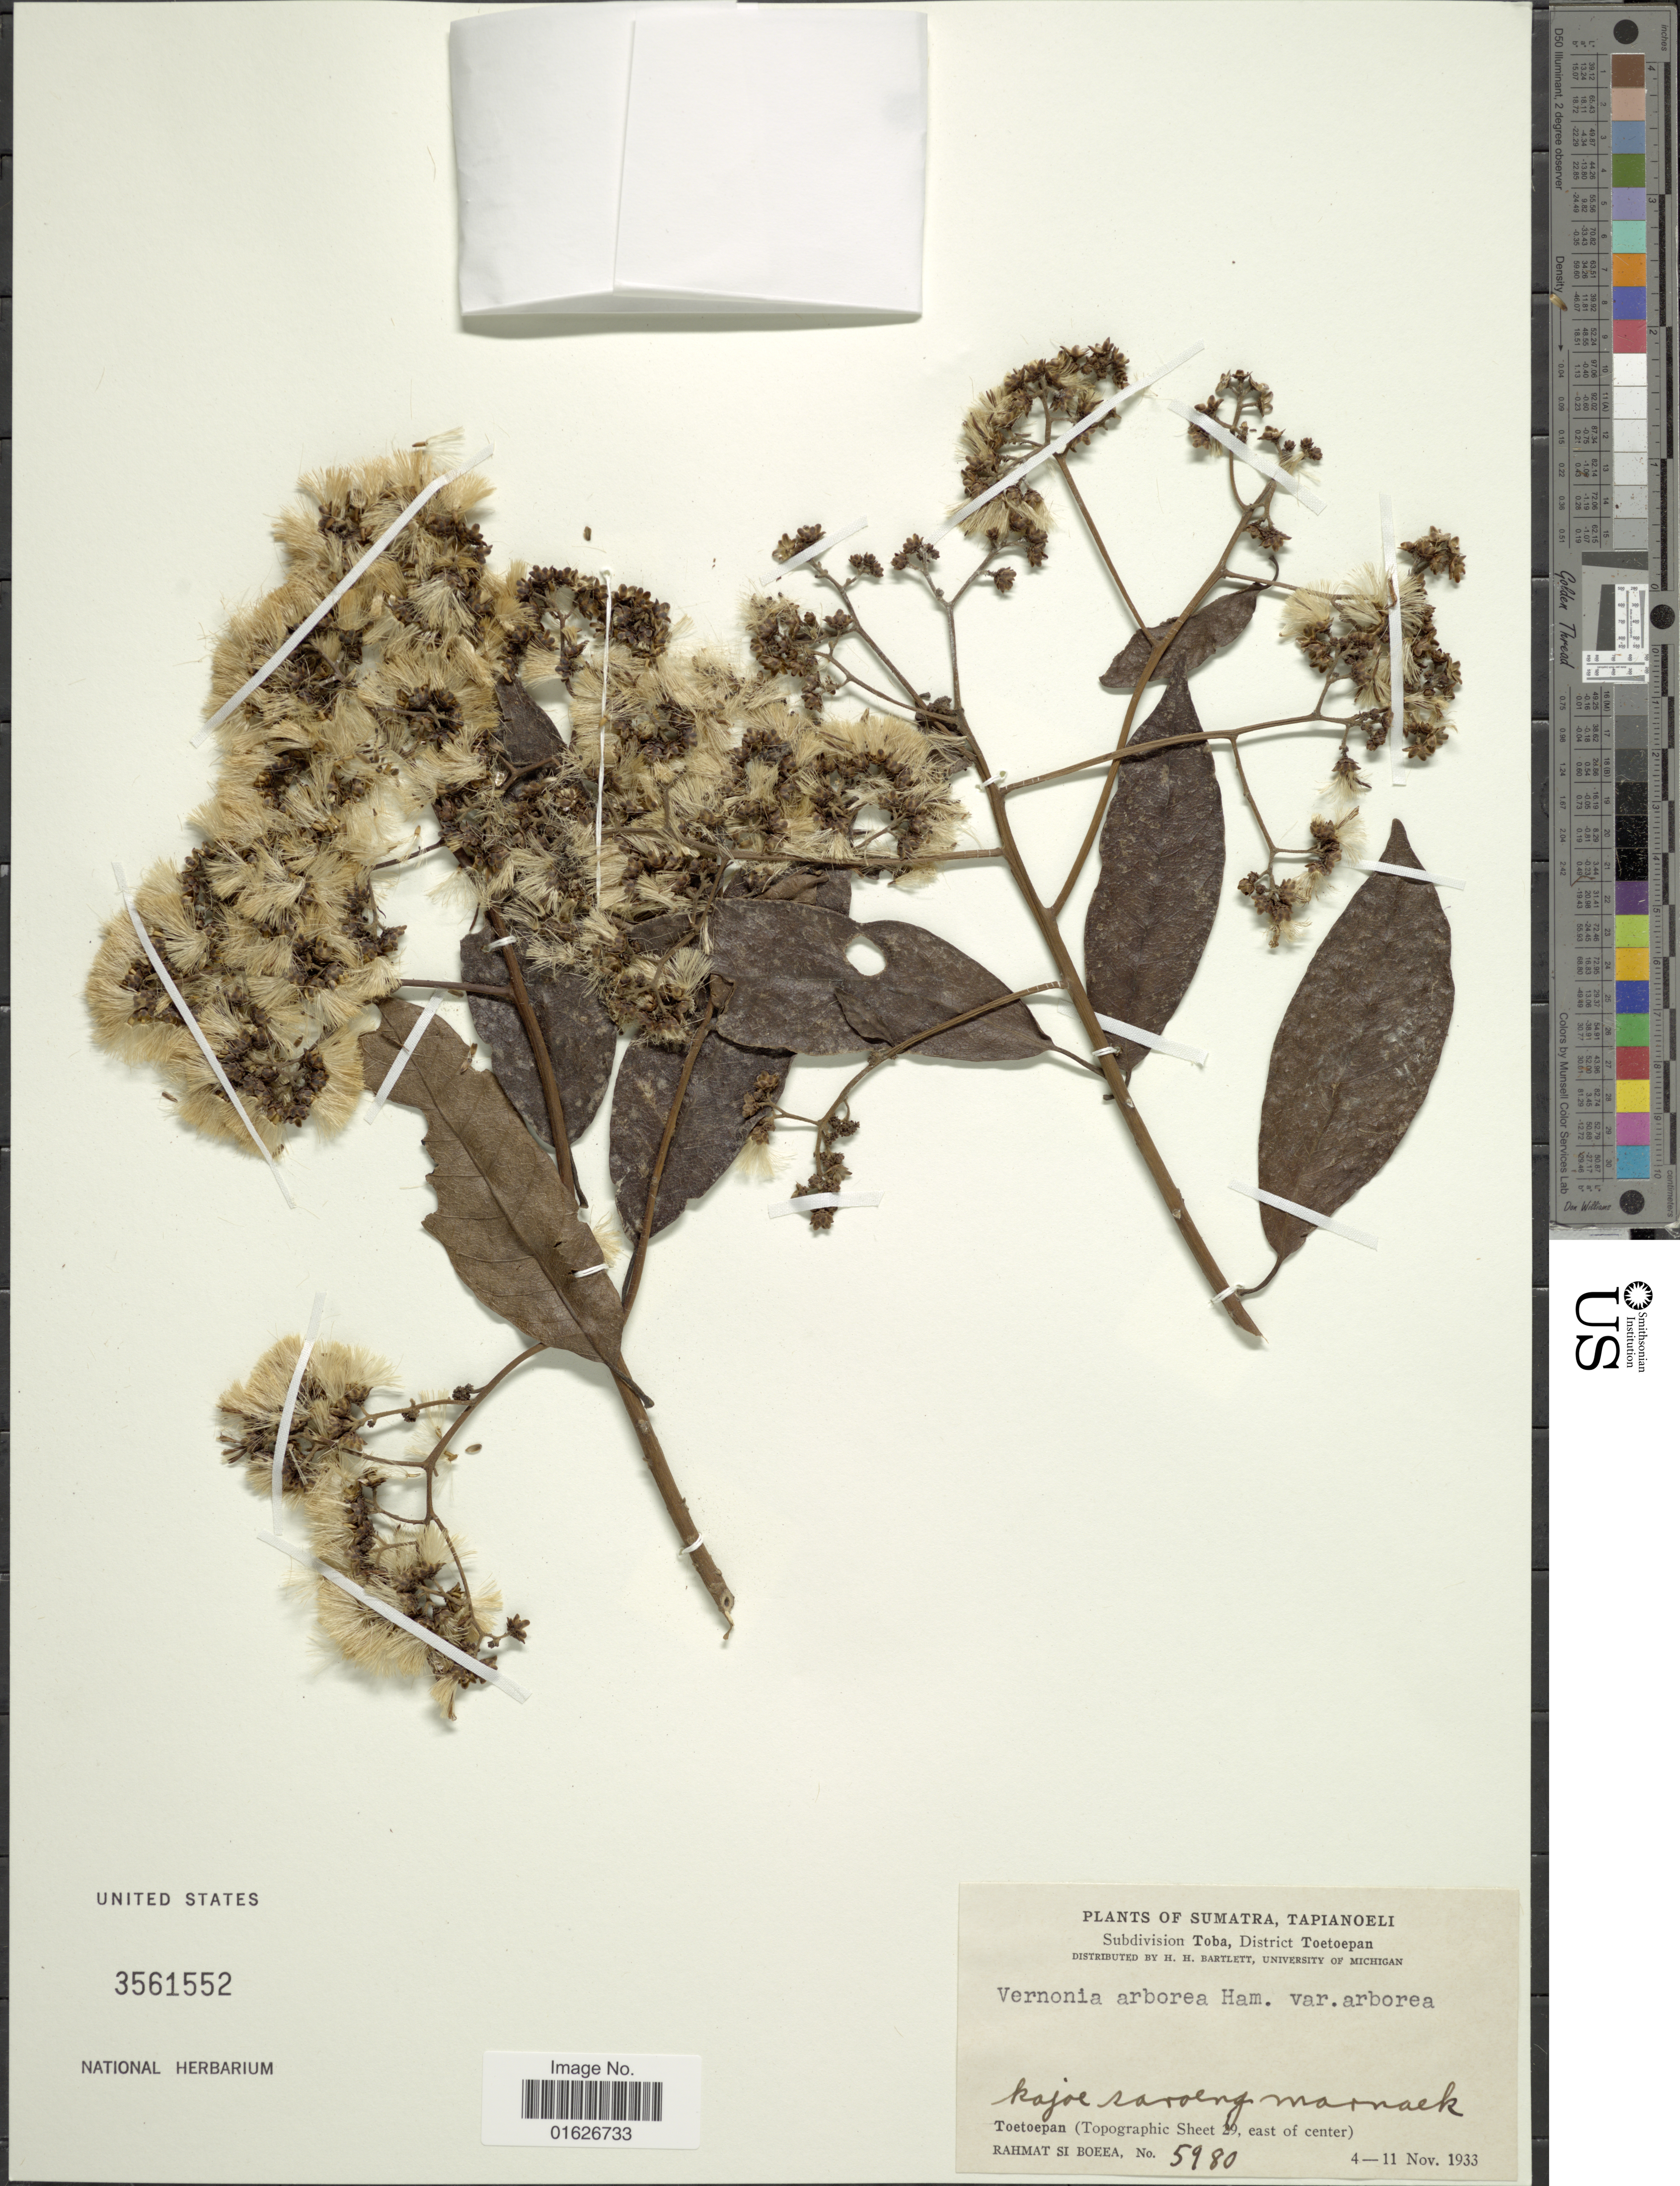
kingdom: Plantae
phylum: Tracheophyta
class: Magnoliopsida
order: Asterales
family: Asteraceae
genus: Strobocalyx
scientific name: Strobocalyx arborea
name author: (Buch.-Ham.) Sch. Bip.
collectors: Rahmat Si Boeea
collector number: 5980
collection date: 1933-11-04/1933-11-11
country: Indonesia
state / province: Sumatra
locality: Tapianoeli, Subdivision Toba, District Toetoepan, Toetoepan ( Topographic sheet 29, east of center)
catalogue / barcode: US 3561552